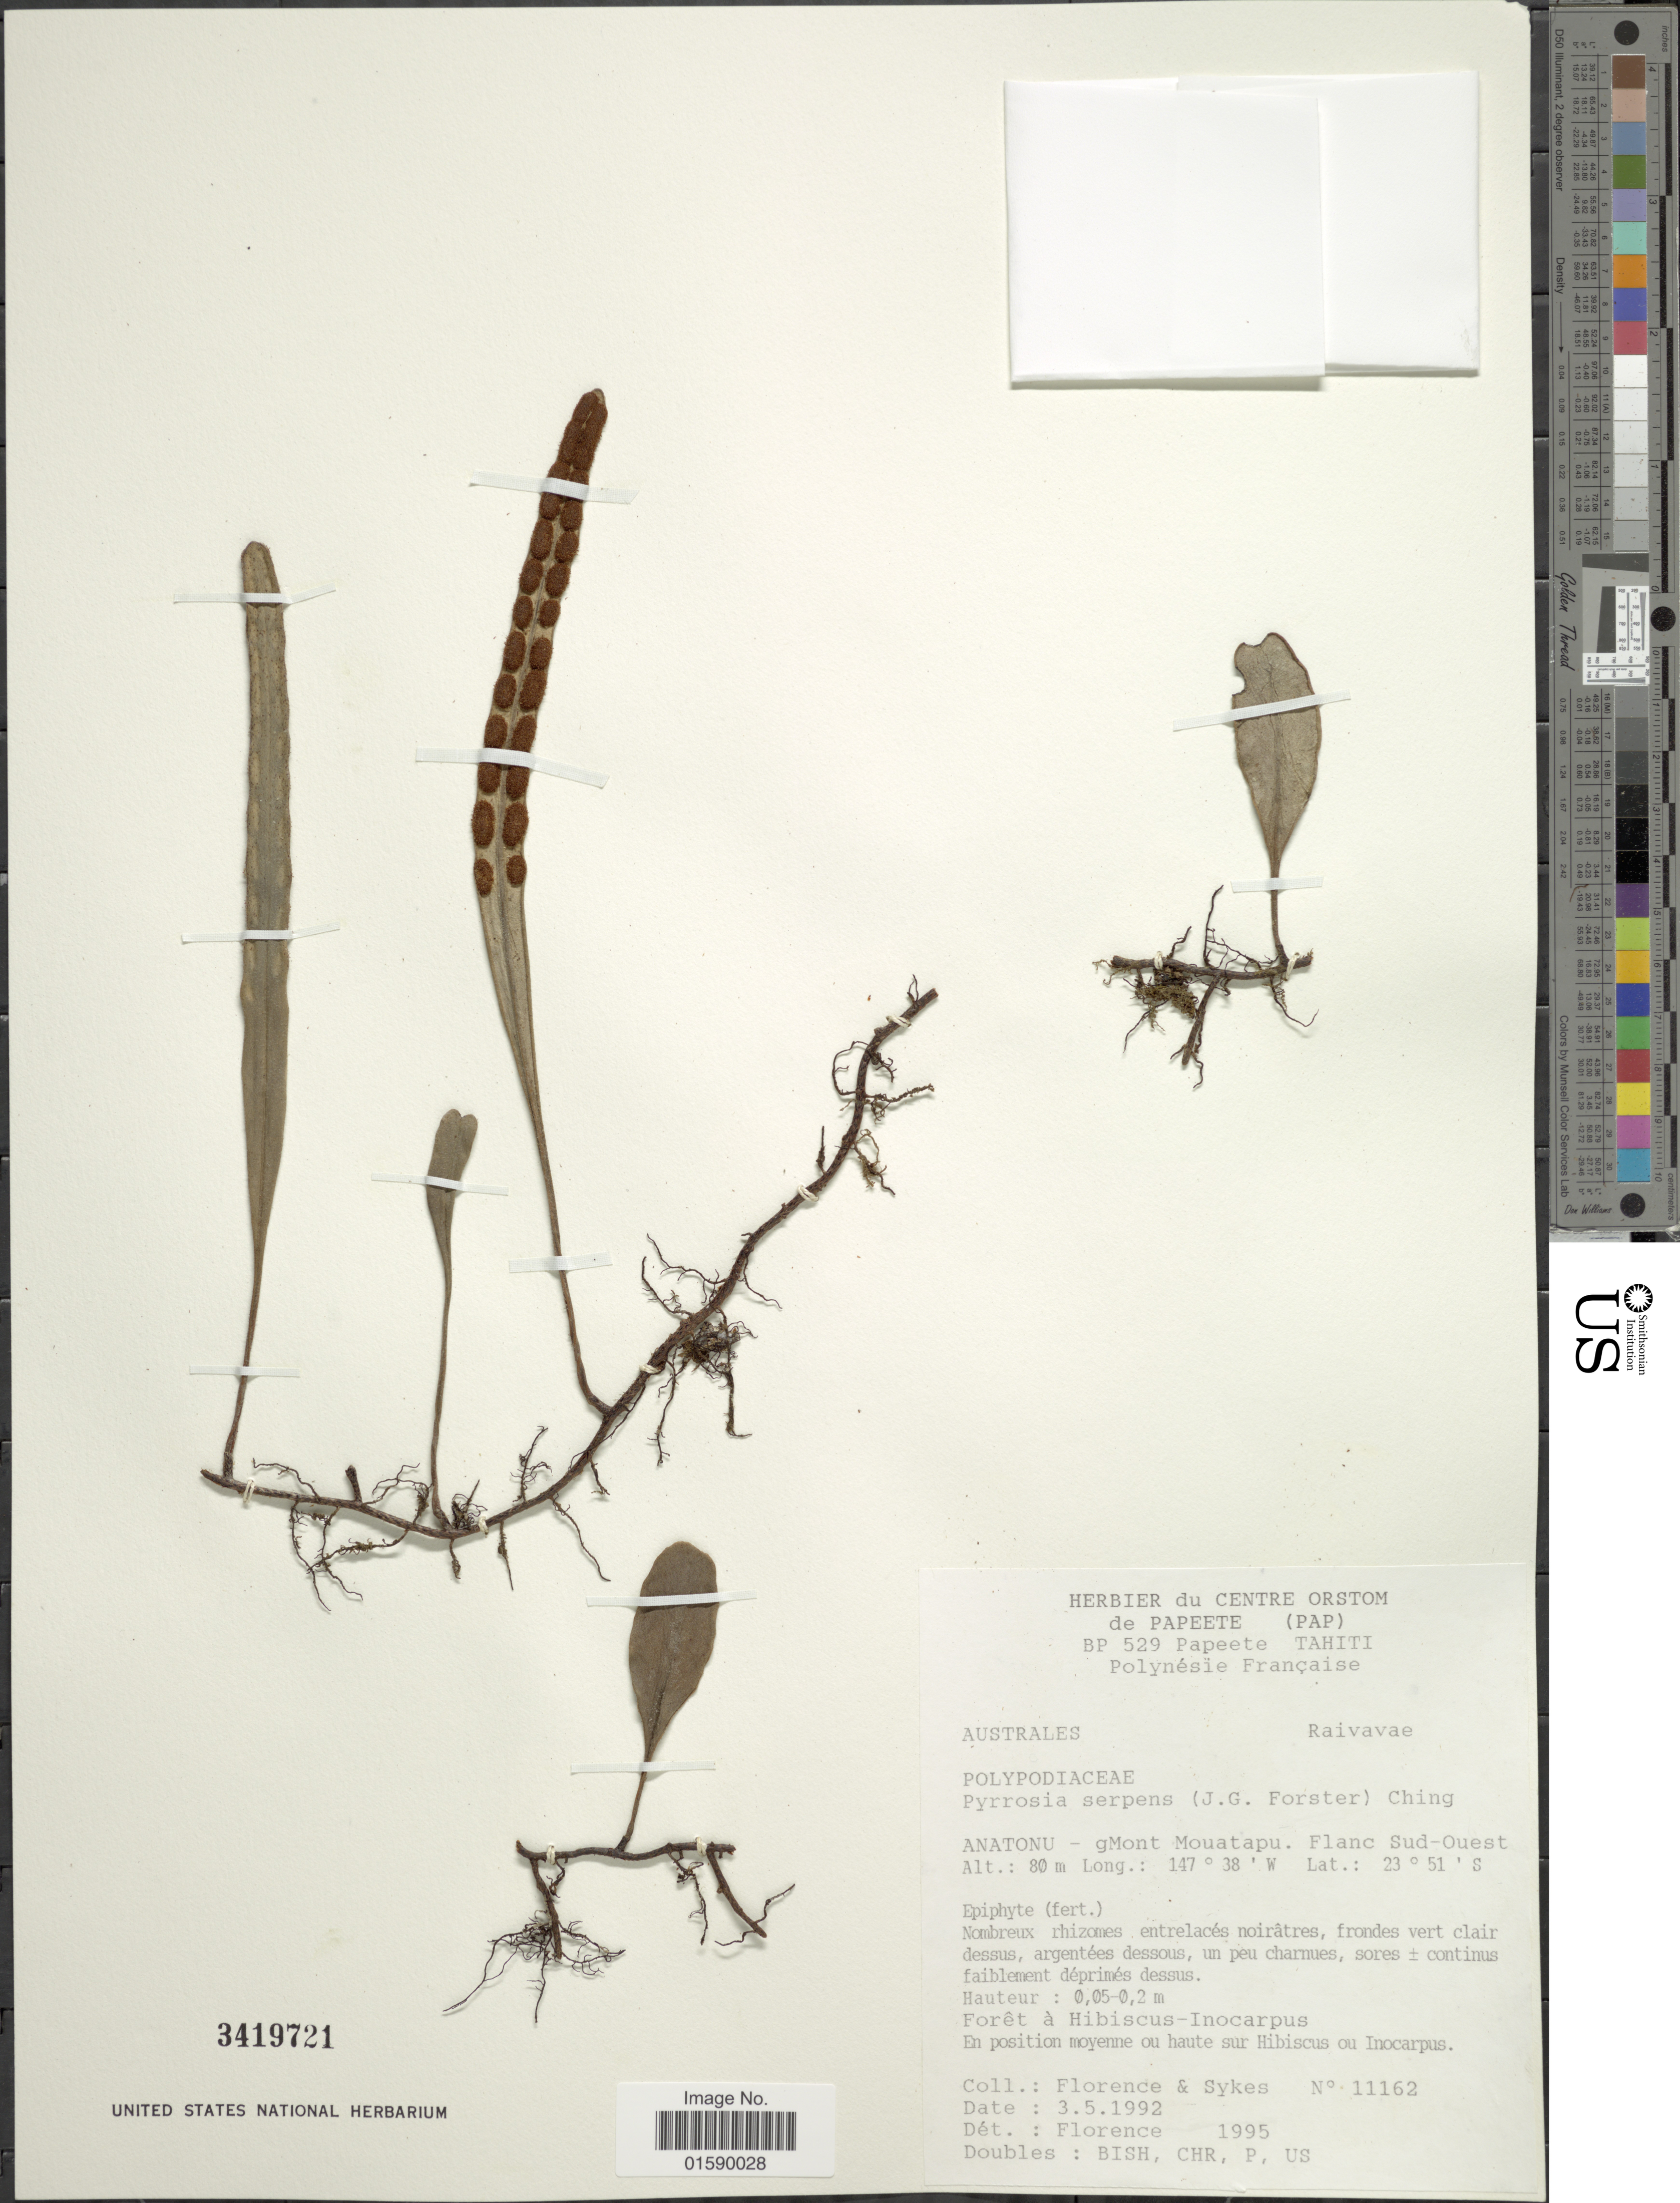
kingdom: Plantae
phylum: Tracheophyta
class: Polypodiopsida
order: Polypodiales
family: Polypodiaceae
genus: Pyrrosia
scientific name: Pyrrosia serpens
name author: Ching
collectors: -. Florence & Sykes, --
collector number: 11162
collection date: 1992-05-03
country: French Polynesia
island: Raivavae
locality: Australes, Anatonu -gMont Mouatapu, Flanc Sud-Ouest. Raivavae.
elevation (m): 80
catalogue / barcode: US 3419721